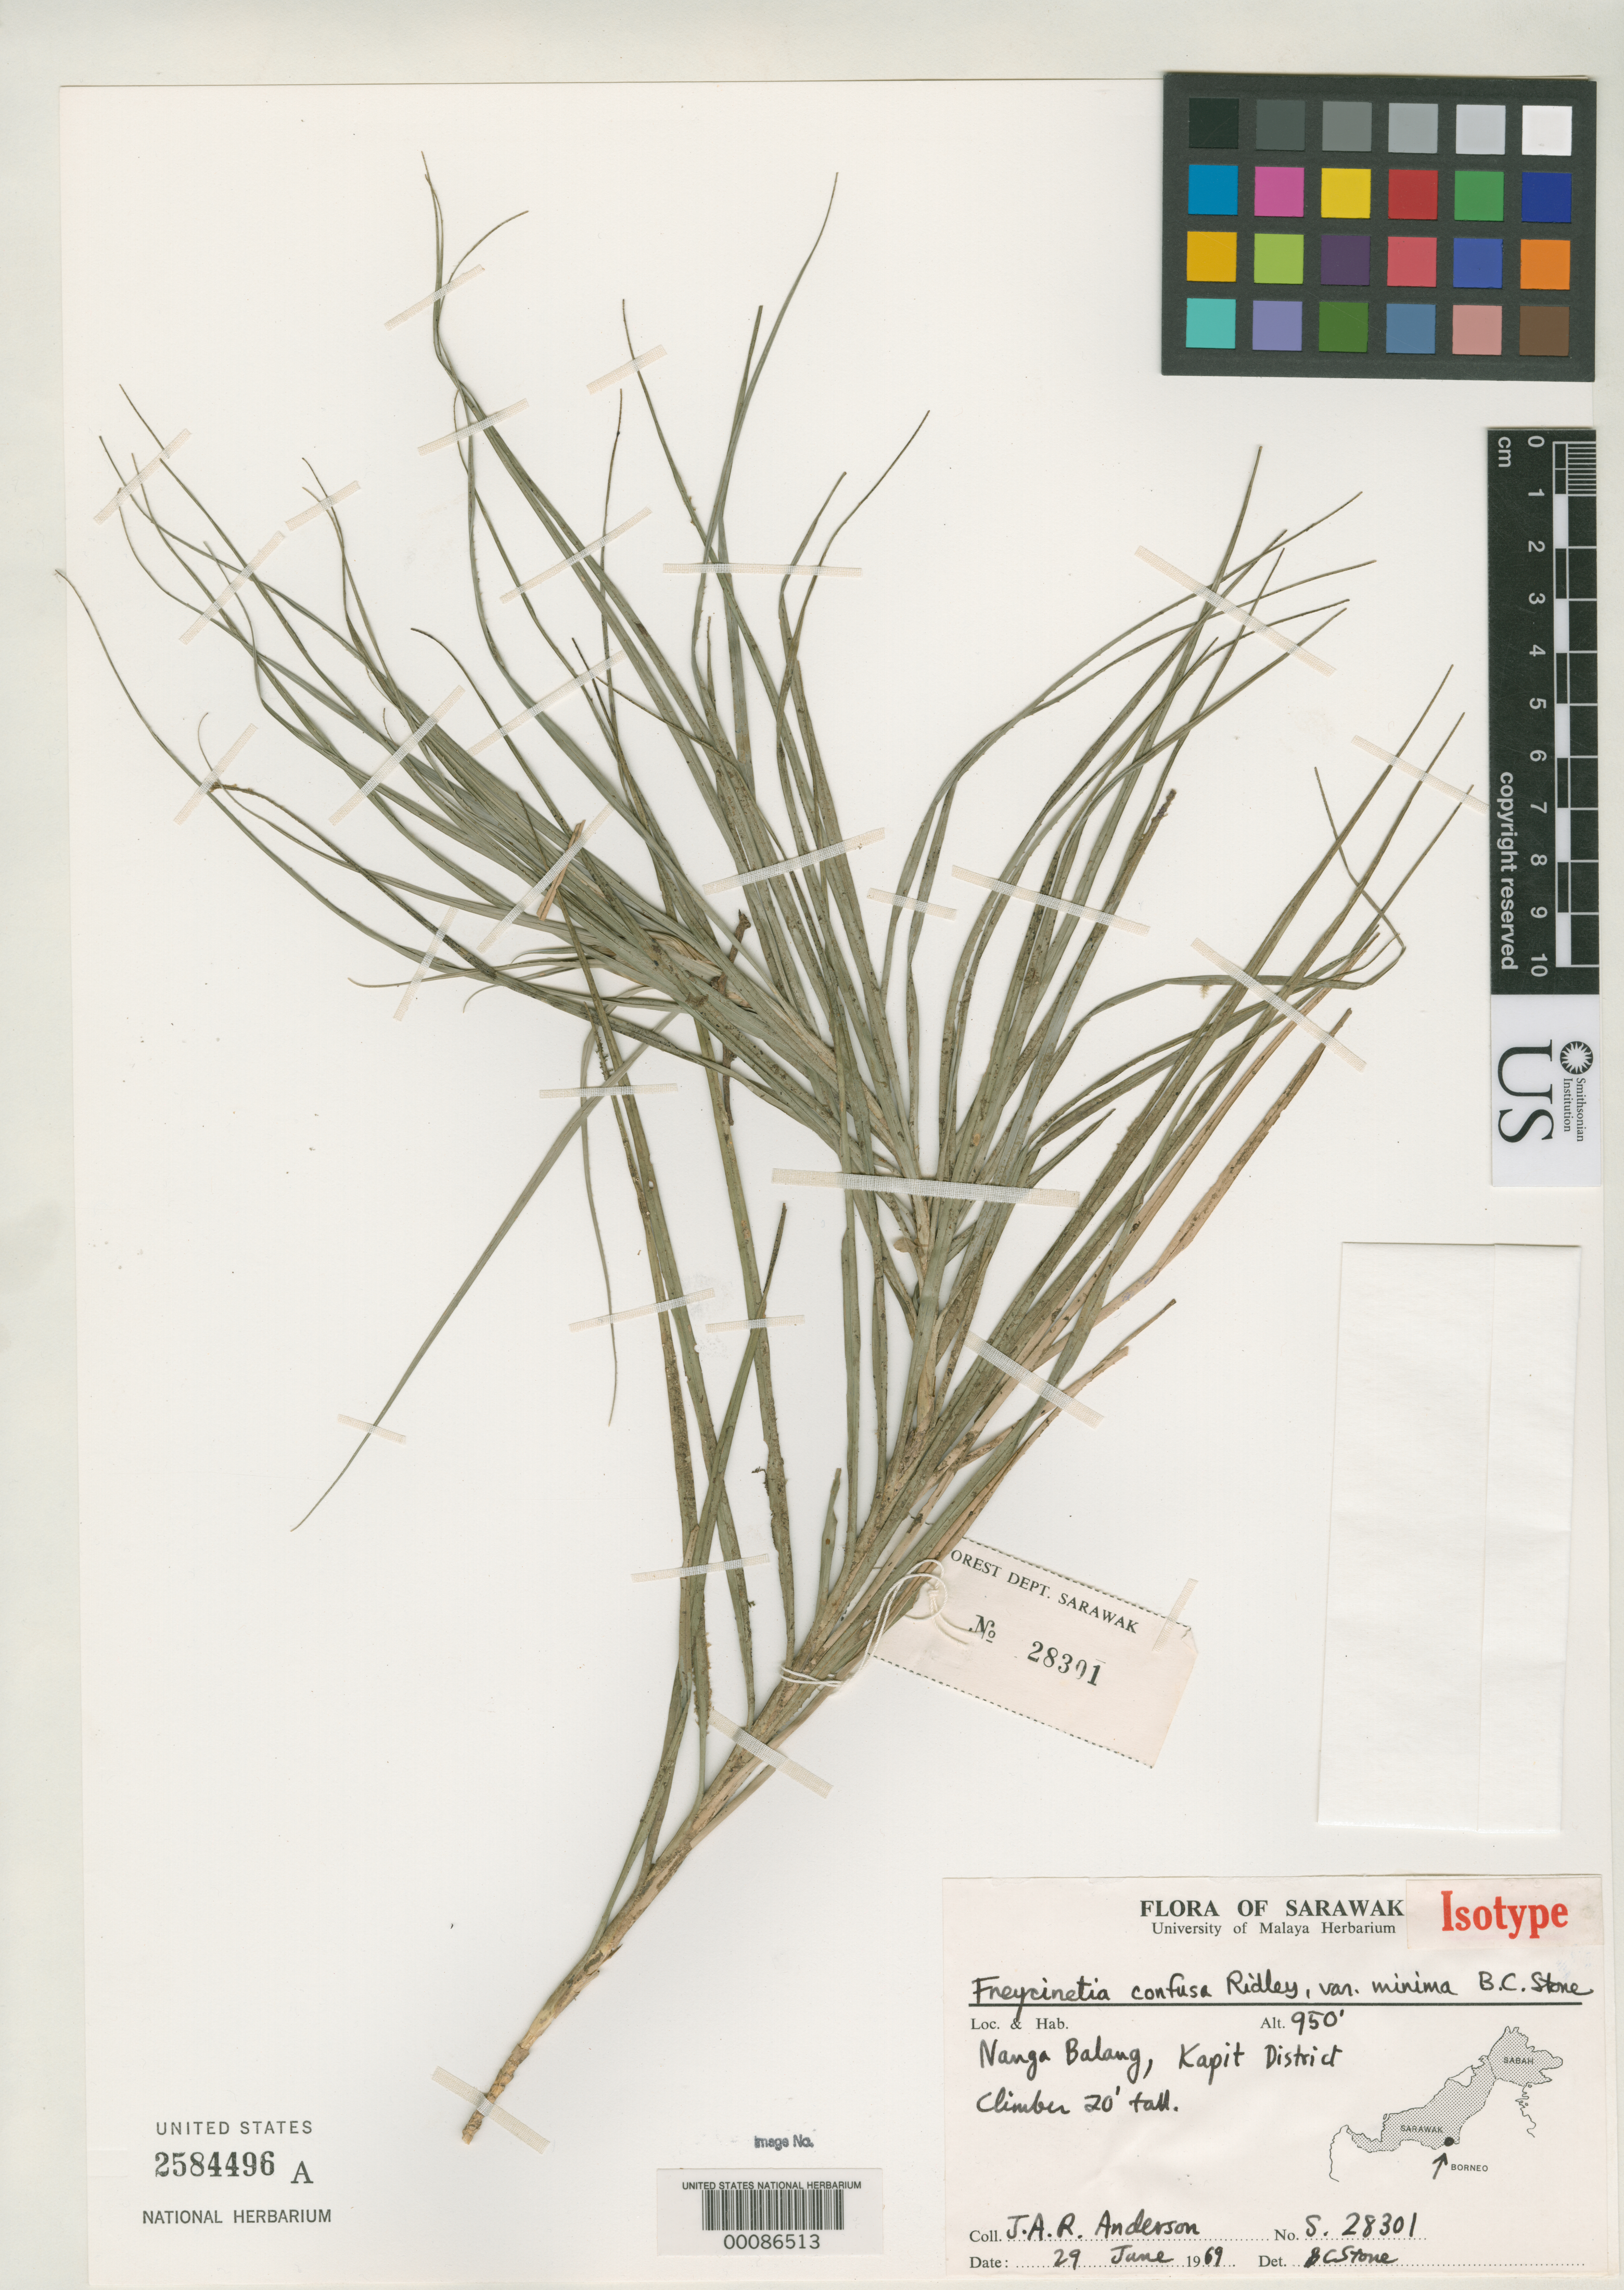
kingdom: Plantae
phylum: Tracheophyta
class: Liliopsida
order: Pandanales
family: Pandanaceae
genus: Freycinetia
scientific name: Freycinetia confusa var. minima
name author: B.C. Stone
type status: Isotype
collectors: J. A. R. Anderson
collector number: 28301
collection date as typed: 29 Jun 1969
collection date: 1969-06-29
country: Malaysia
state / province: Sarawak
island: Borneo Island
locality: Nanga Balang.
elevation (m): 950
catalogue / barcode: US 2584496A